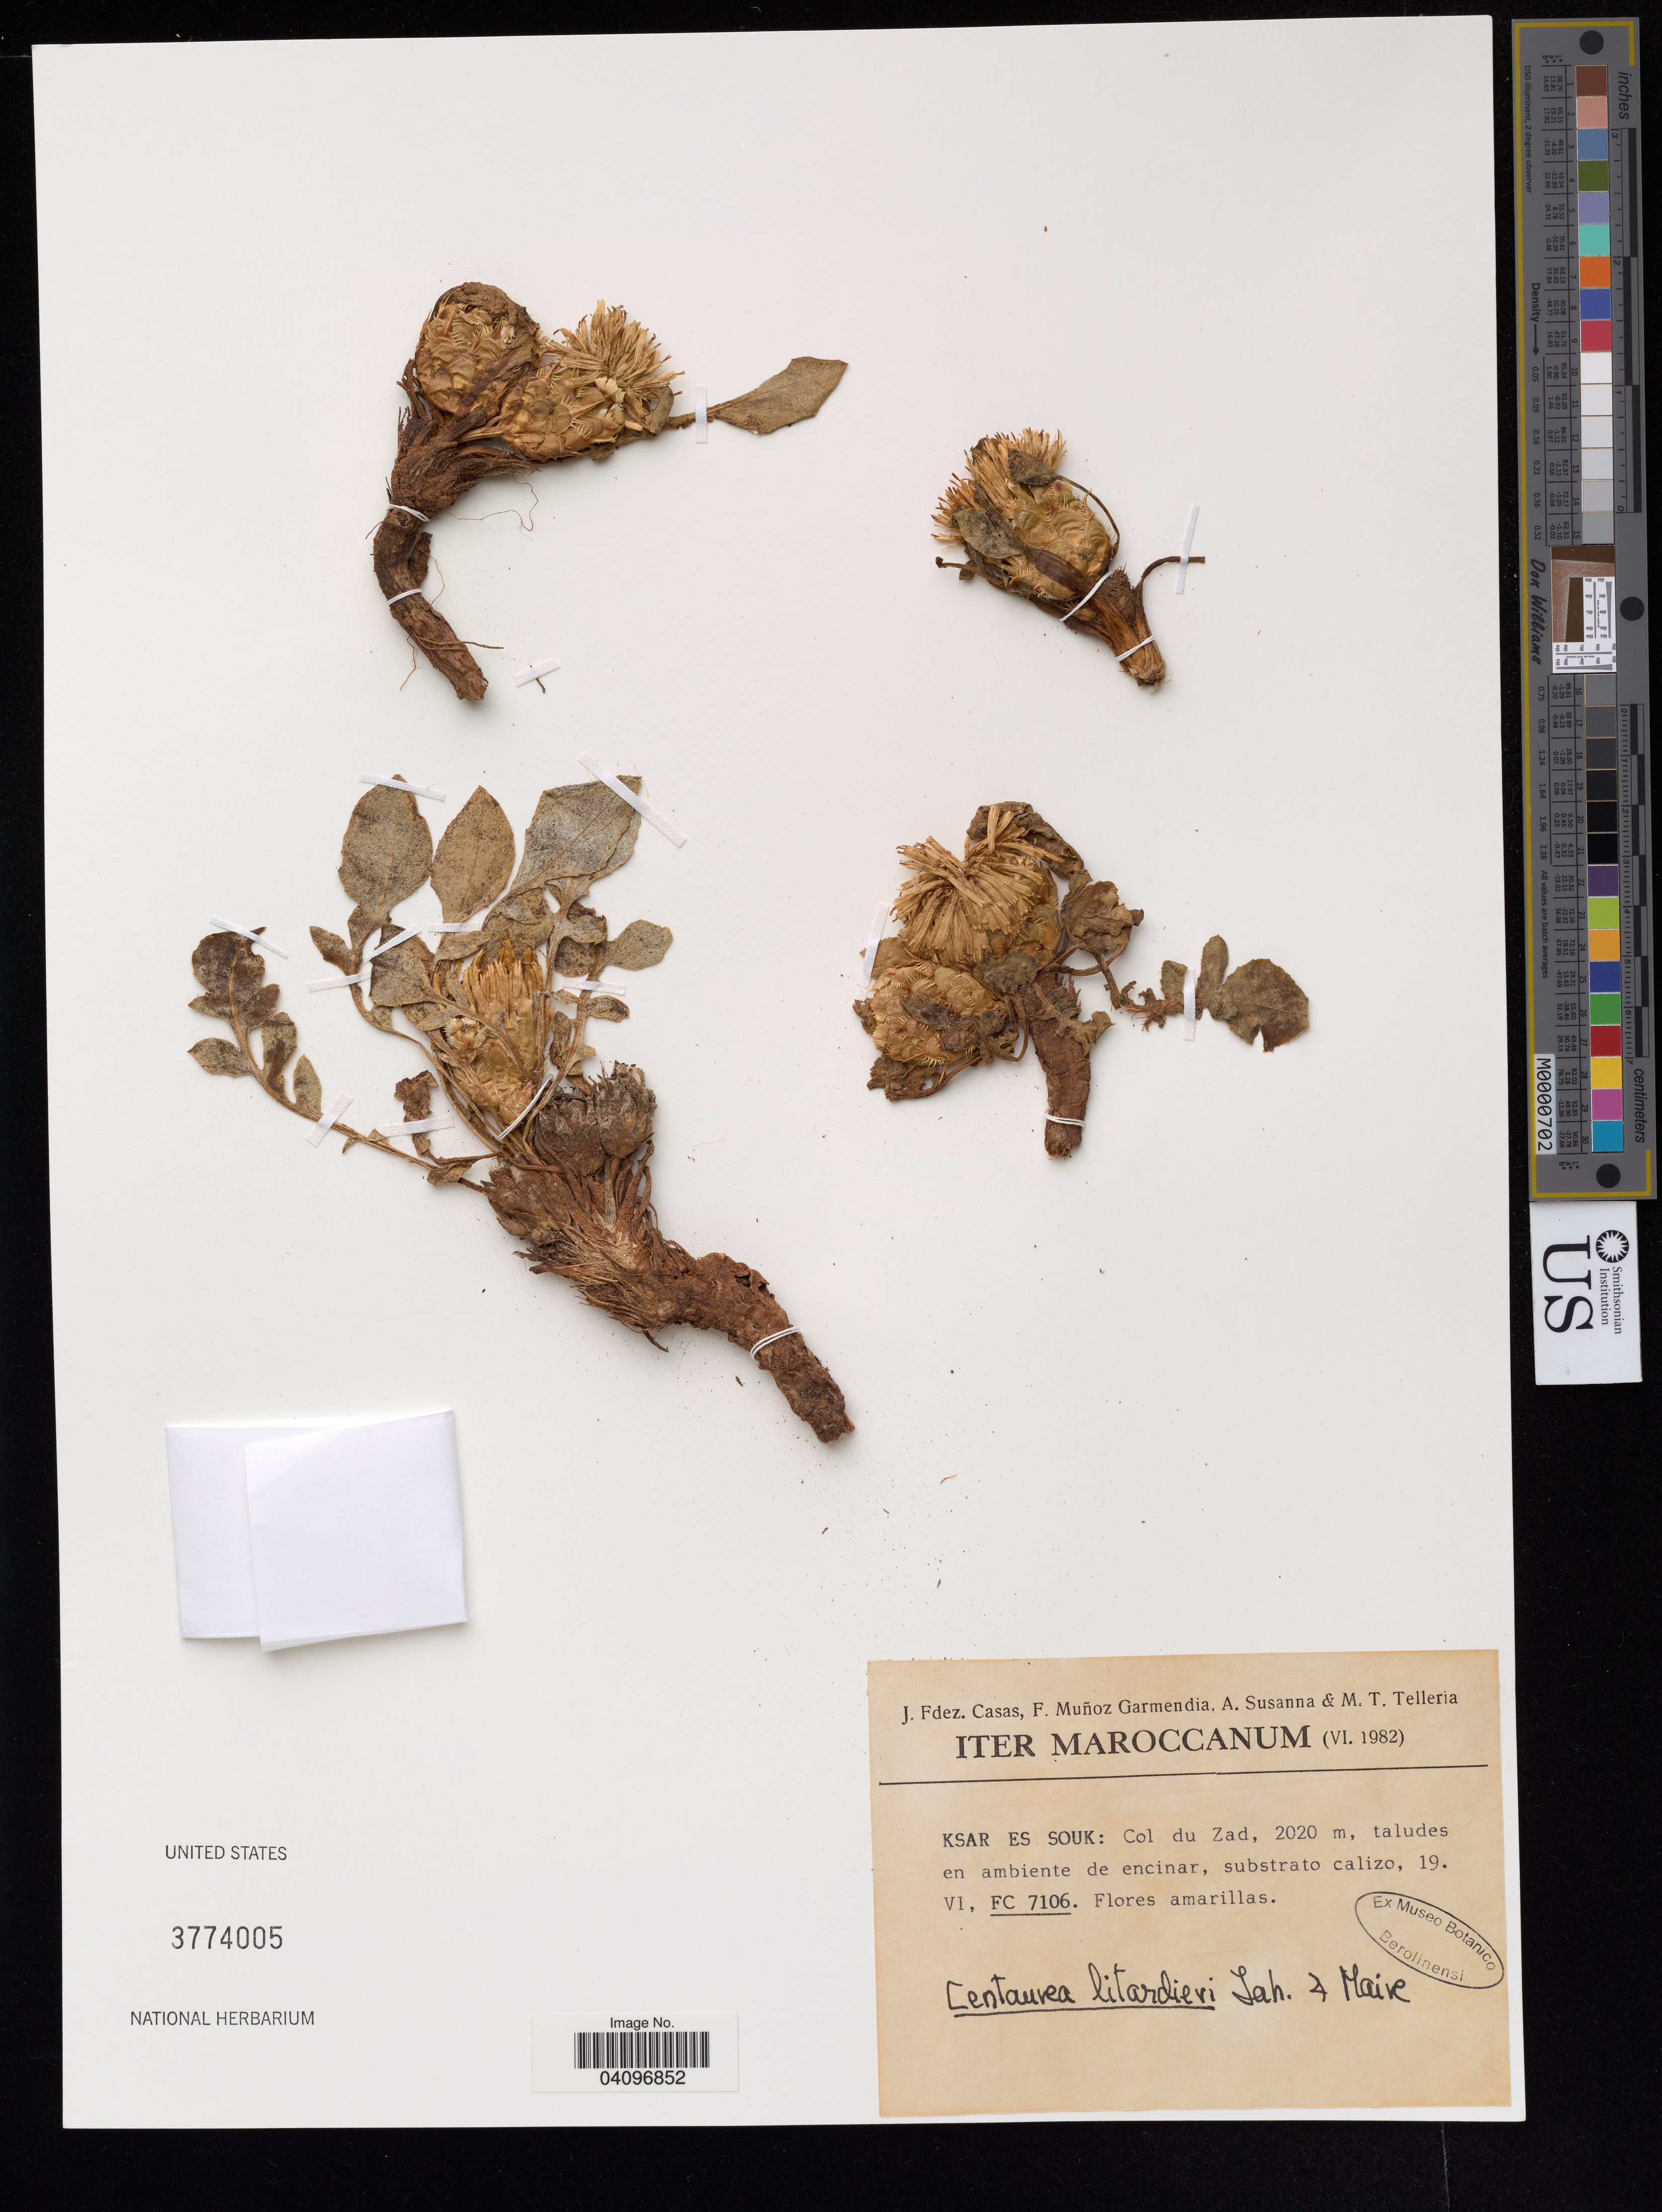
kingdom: Plantae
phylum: Tracheophyta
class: Magnoliopsida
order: Asterales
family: Asteraceae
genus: Centaurea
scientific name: Centaurea litardierei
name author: Jahand. & Maire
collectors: J. Fdez. Casas, F. Muñoz Garmendia, A. Susanna & M. Telleria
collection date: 1982-06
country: Morocco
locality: Ksar Es Souk: Col du Zad.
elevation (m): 2020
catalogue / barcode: US 3774005